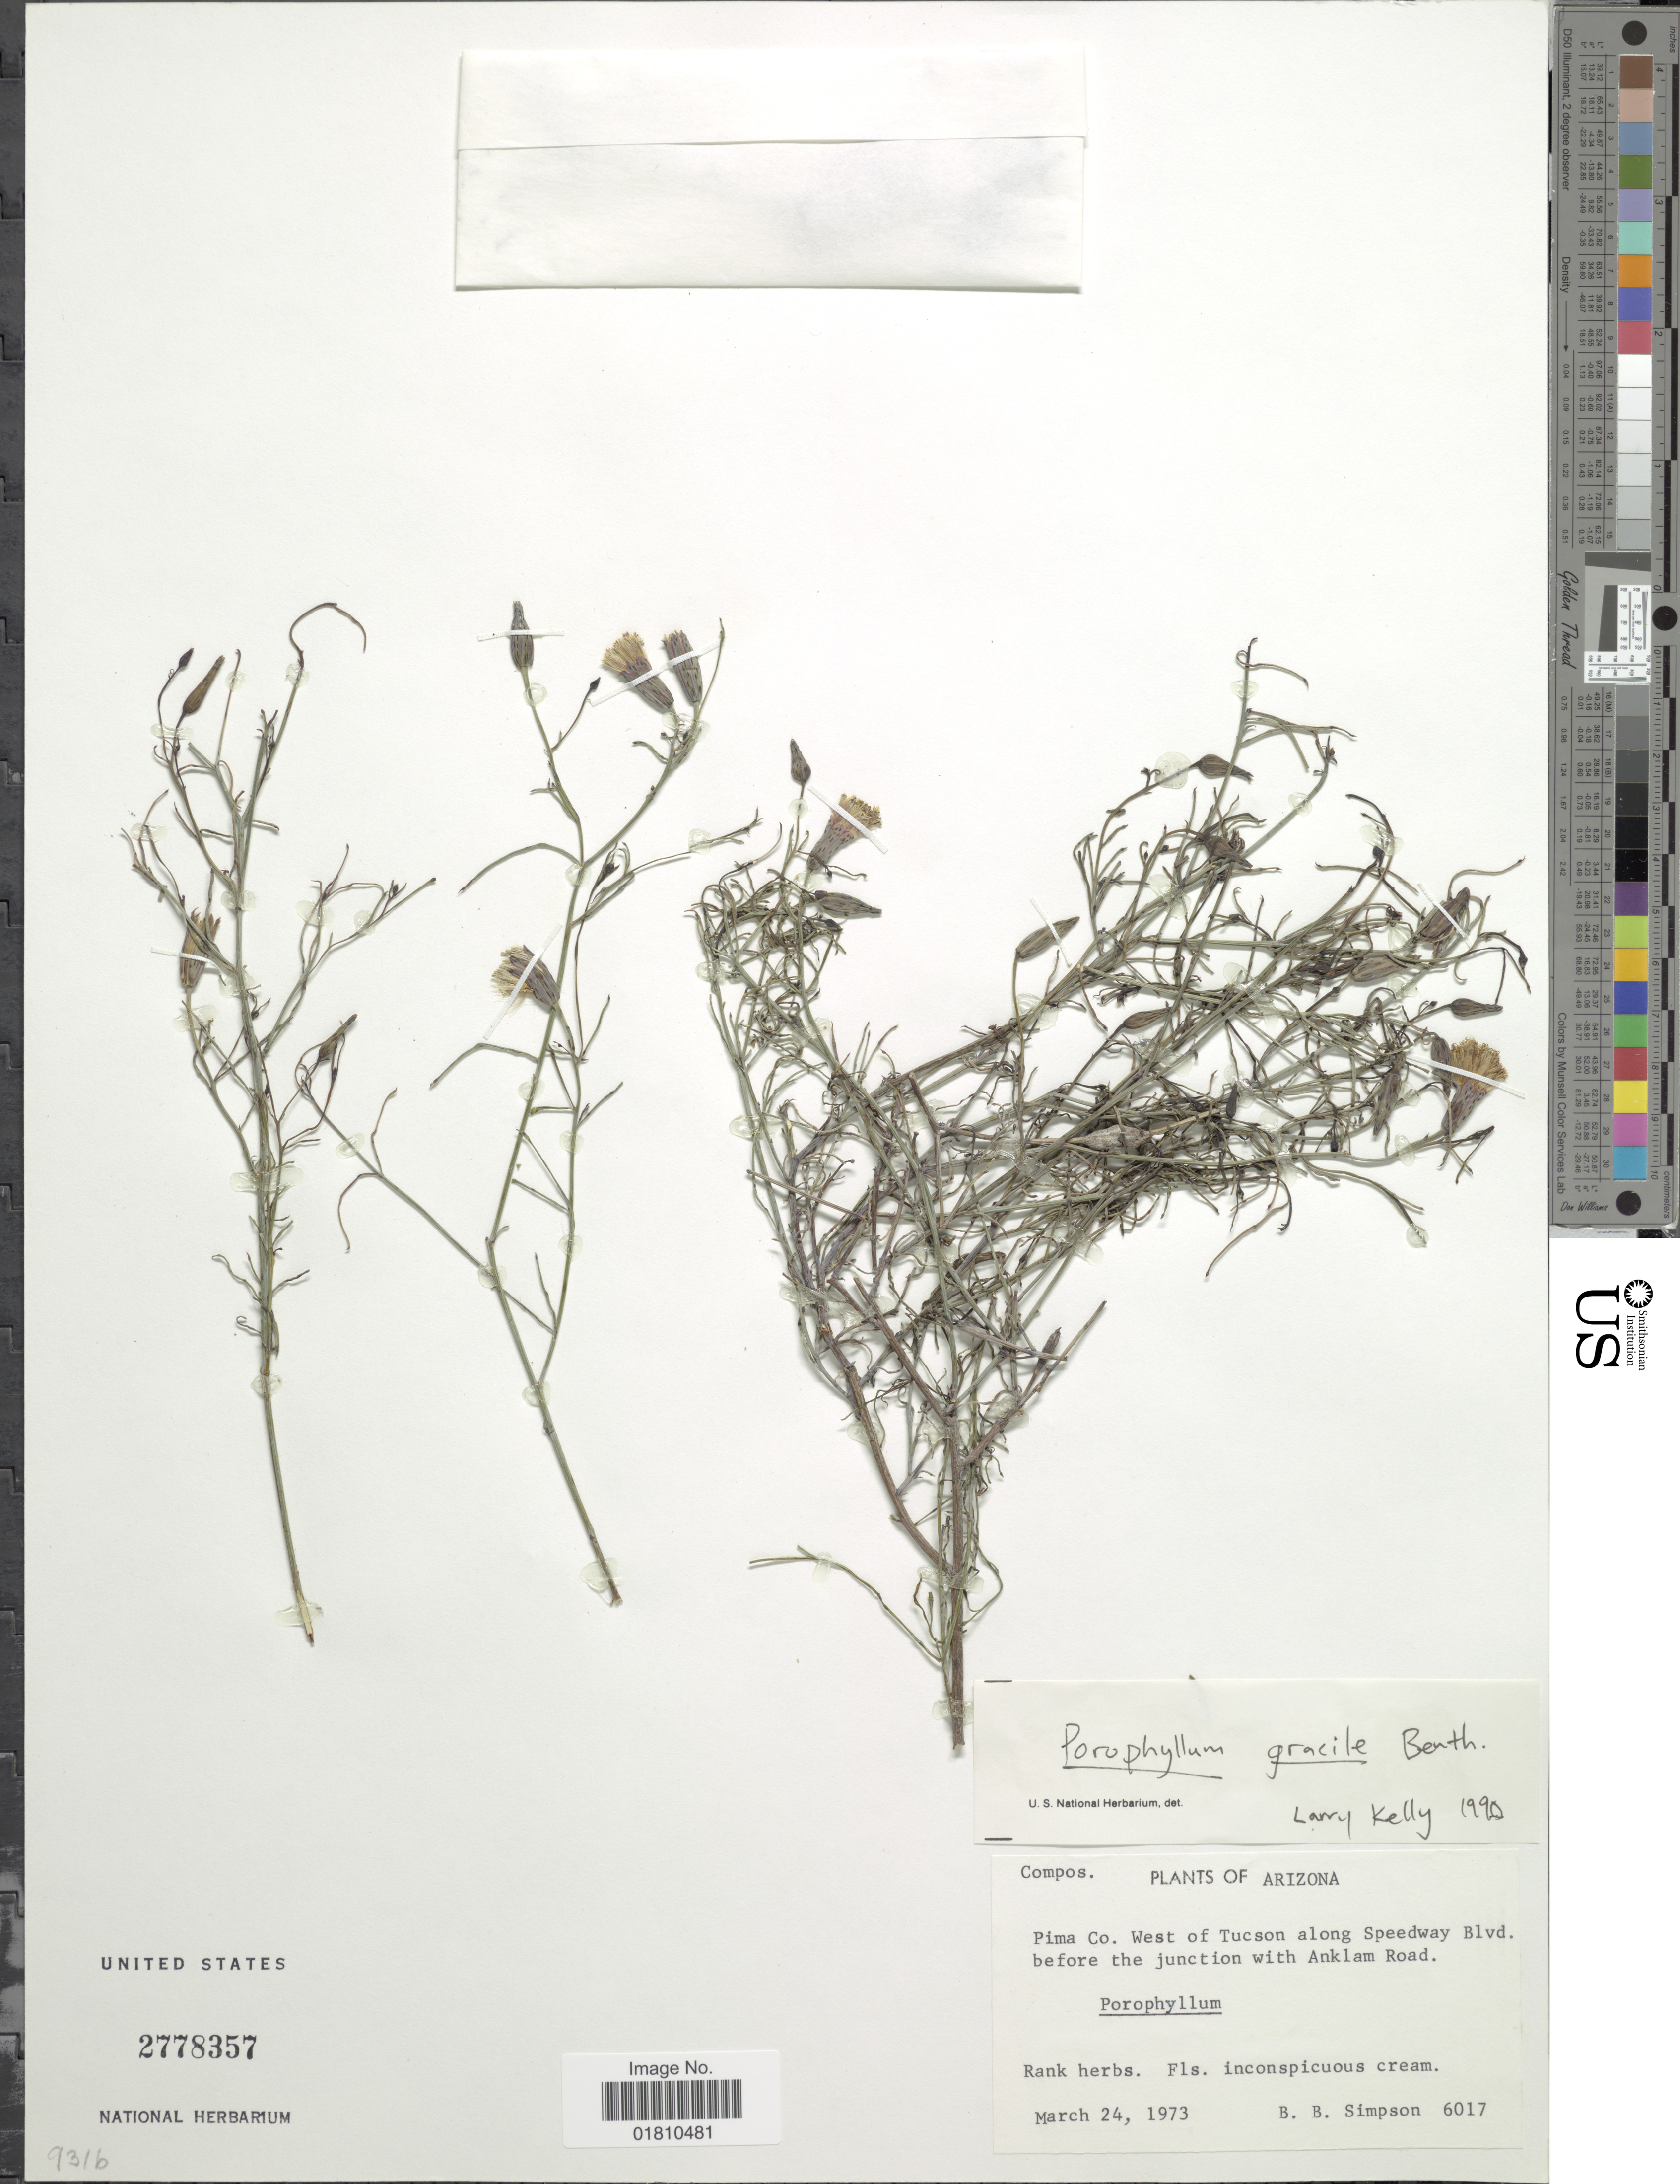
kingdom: Plantae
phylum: Tracheophyta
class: Magnoliopsida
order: Asterales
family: Asteraceae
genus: Porophyllum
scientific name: Porophyllum gracile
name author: Benth.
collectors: B. B. Simpson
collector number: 6017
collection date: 1973-03-24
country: United States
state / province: Arizona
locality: Pima Co., west of Tucson along Speedway Blvd., before the junction with Anklam Road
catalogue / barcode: US 2778357